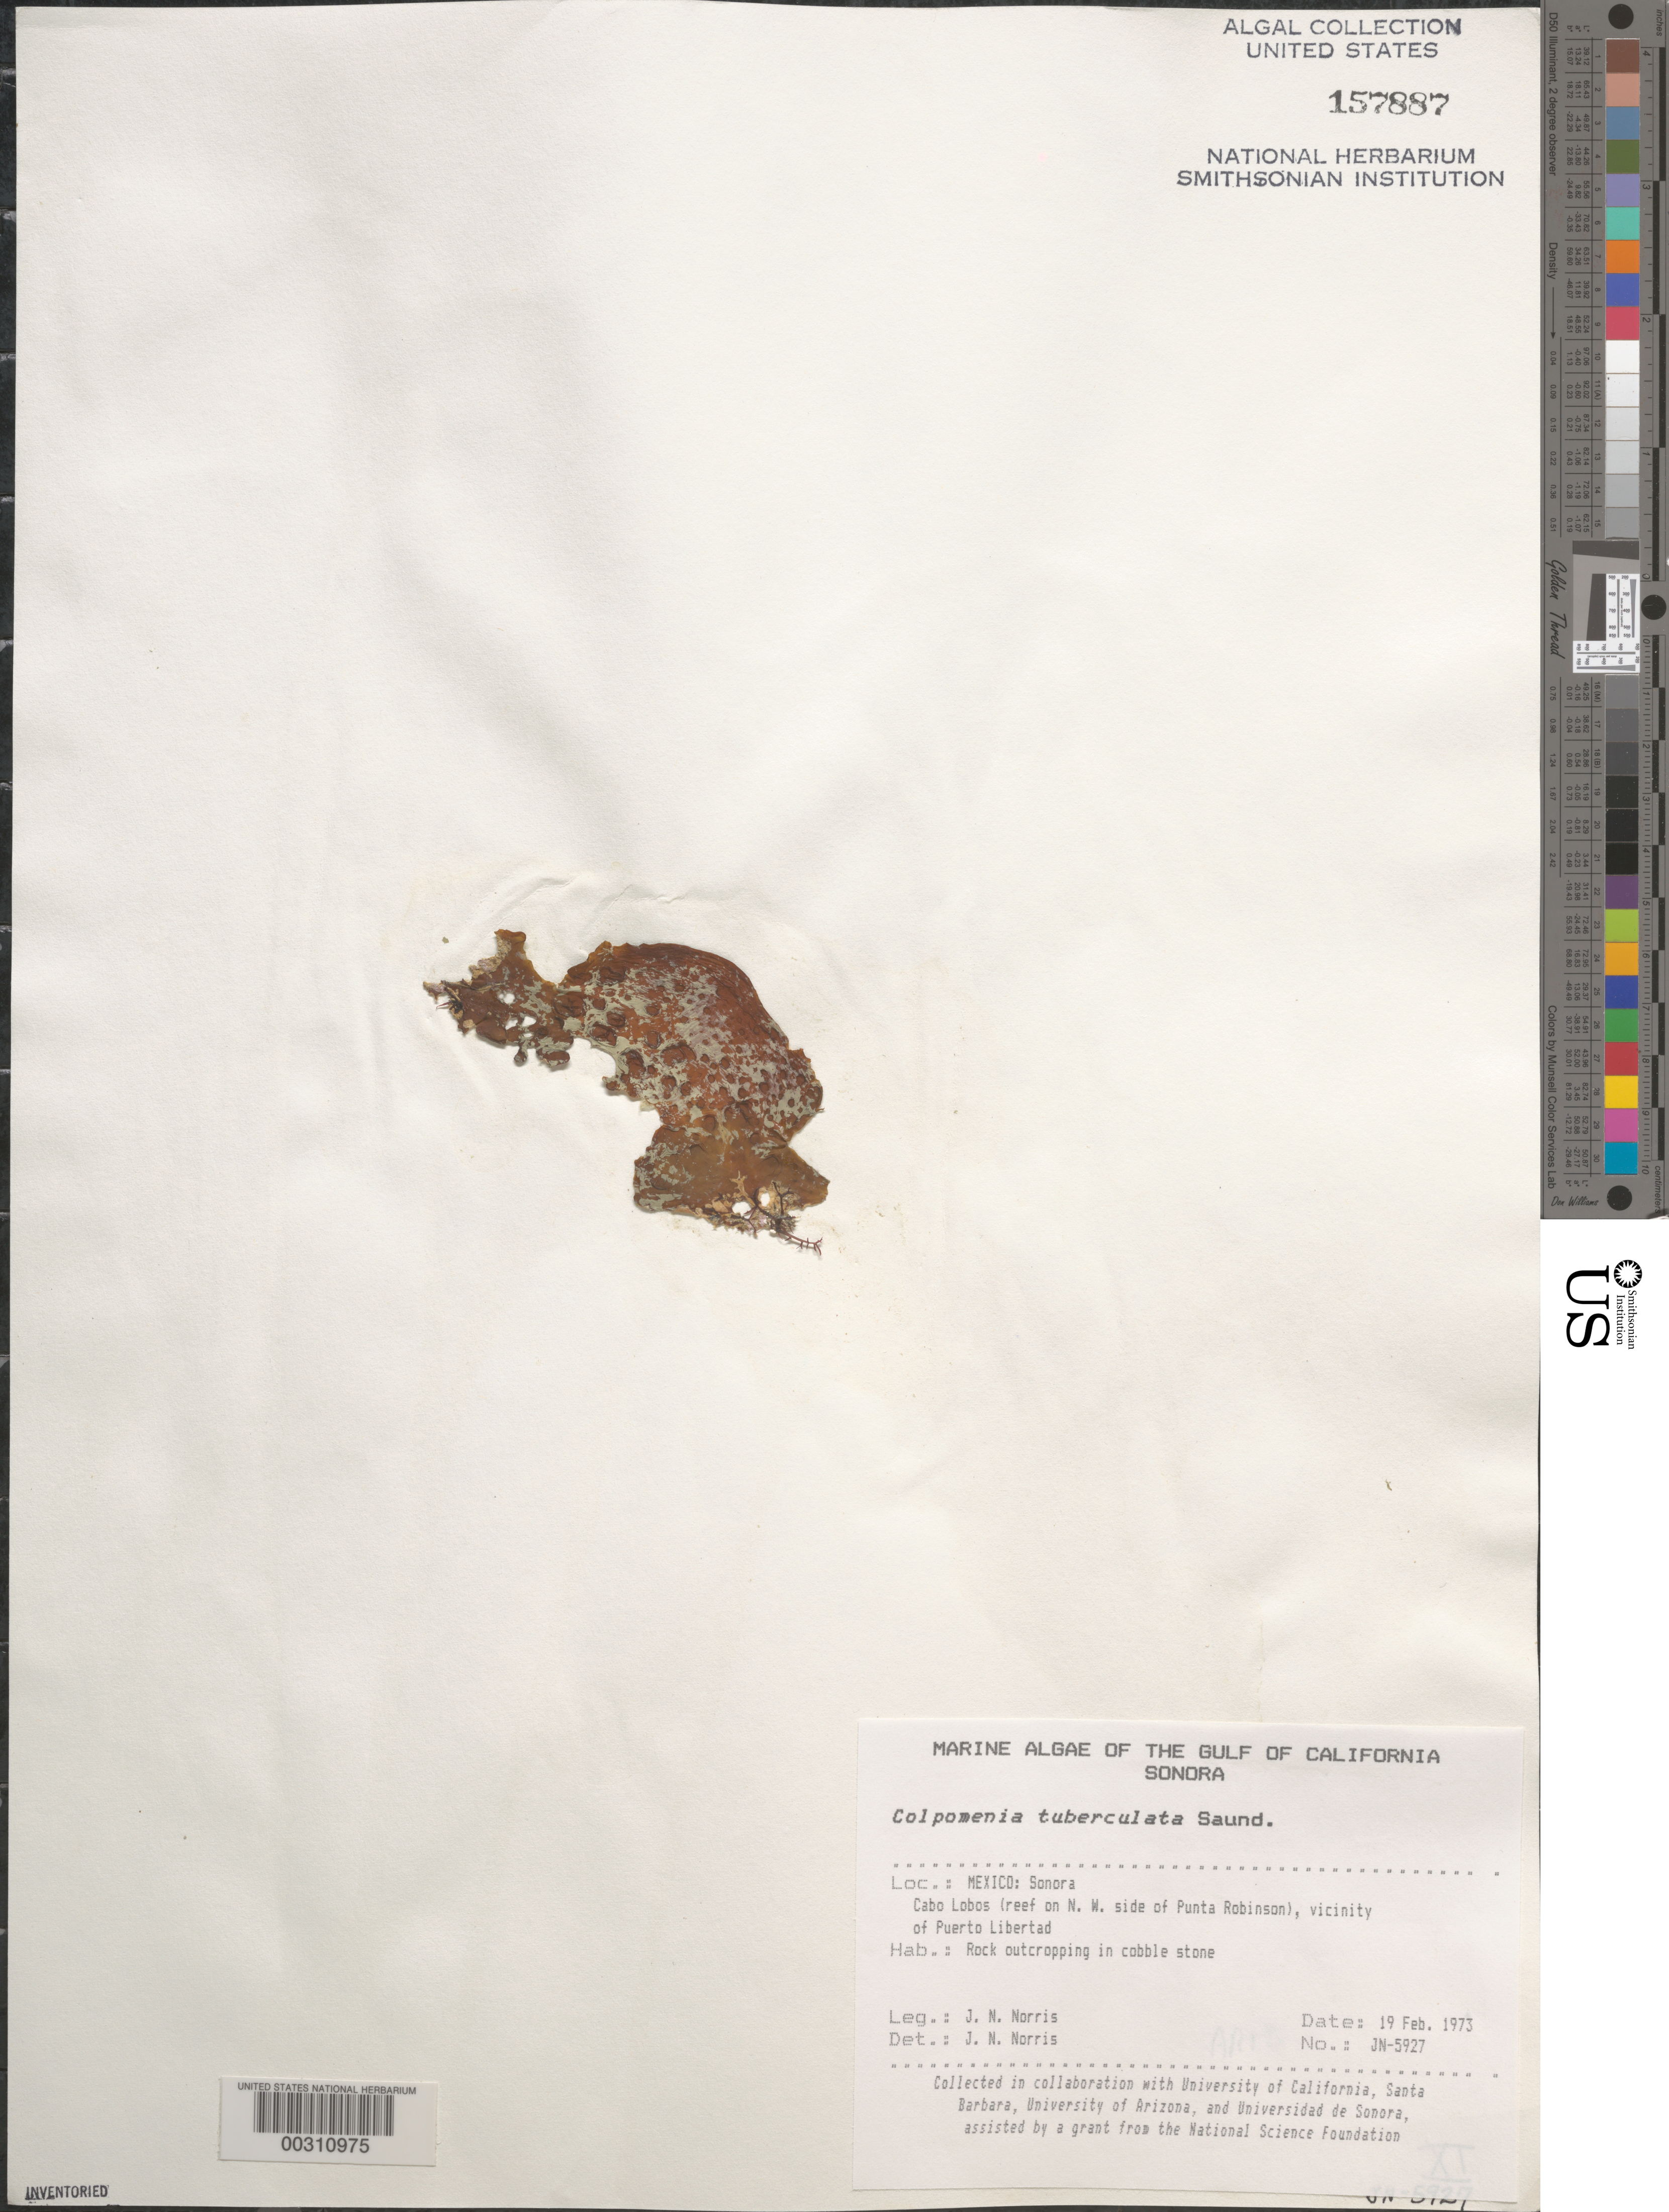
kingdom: Chromista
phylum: Ochrophyta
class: Phaeophyceae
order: Scytosiphonales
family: Scytosiphonaceae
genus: Colpomenia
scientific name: Colpomenia tuberculata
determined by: Norris, James N.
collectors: J. N. Norris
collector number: JN-5927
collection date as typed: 19 Feb 1973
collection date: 1973-02-19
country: Mexico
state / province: Sonora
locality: Cabo Lobos, northwest Punta Robinson, Puerto Libertad area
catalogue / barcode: US 157887